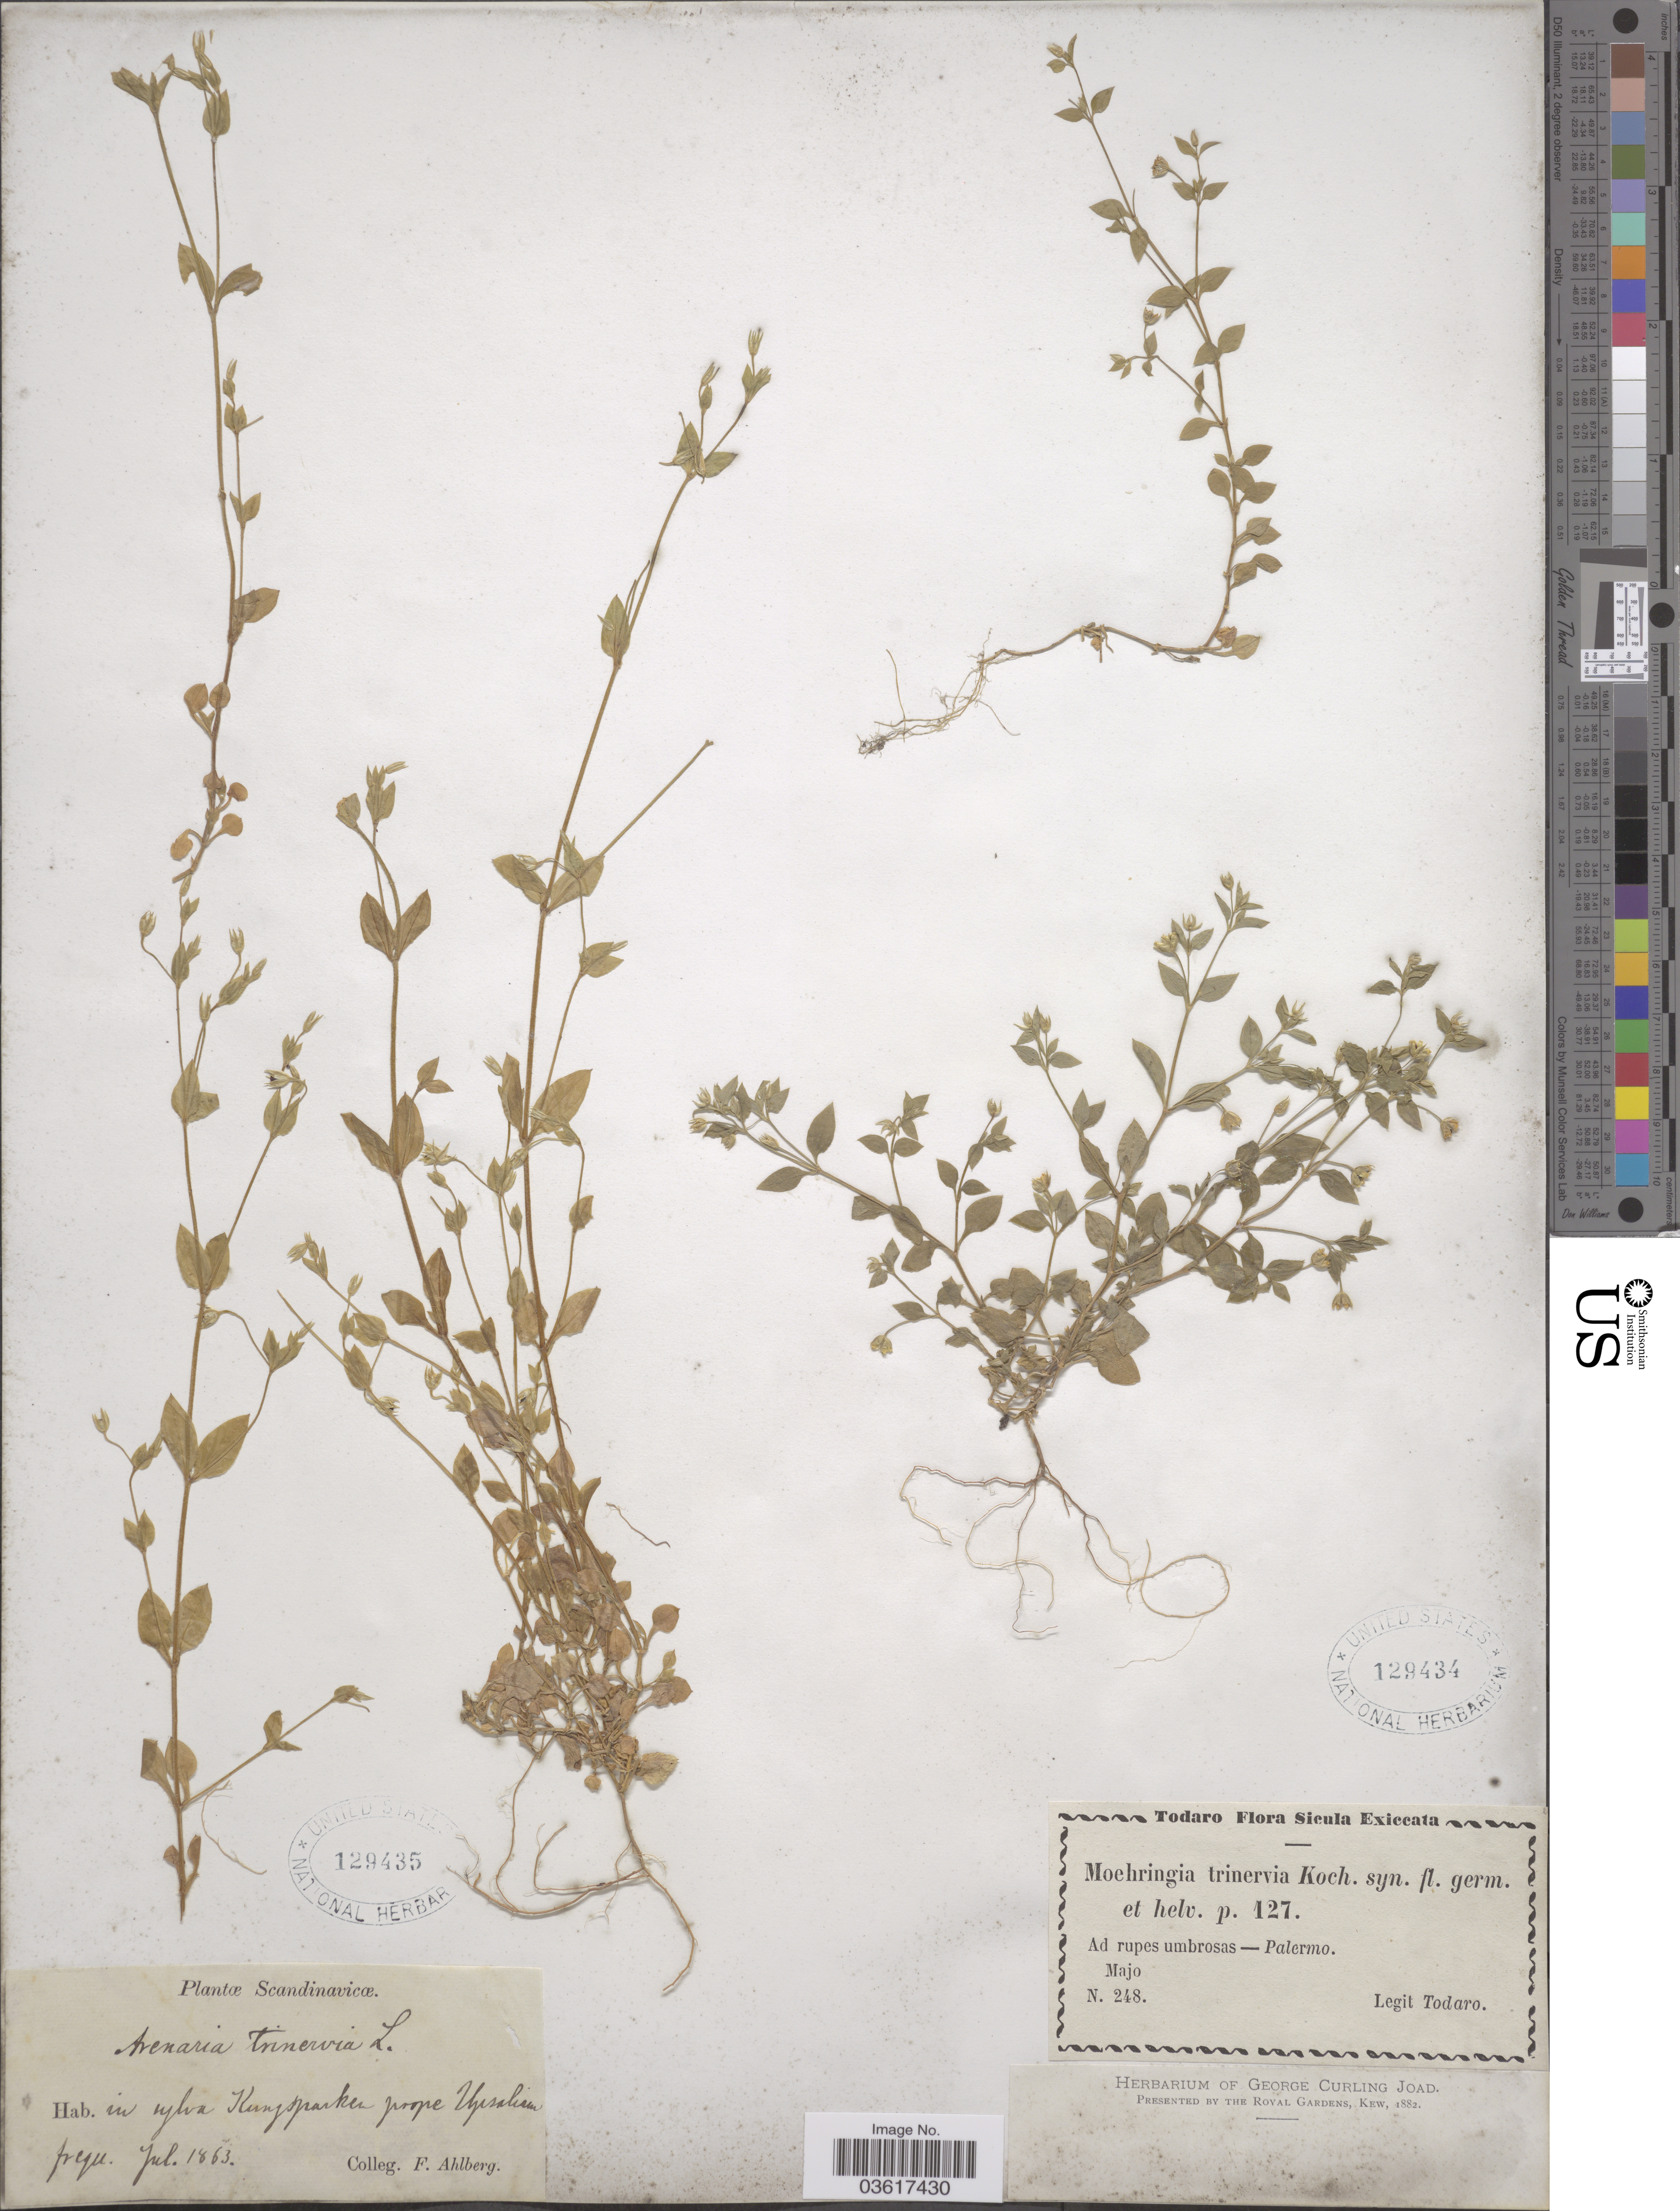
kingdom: Plantae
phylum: Tracheophyta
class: Magnoliopsida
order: Caryophyllales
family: Caryophyllaceae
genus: Moehringia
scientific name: Moehringia trinervia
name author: (L.) Clairv.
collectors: Todaro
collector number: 248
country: Italy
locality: Sicula. Palermo.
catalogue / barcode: US 129434-2